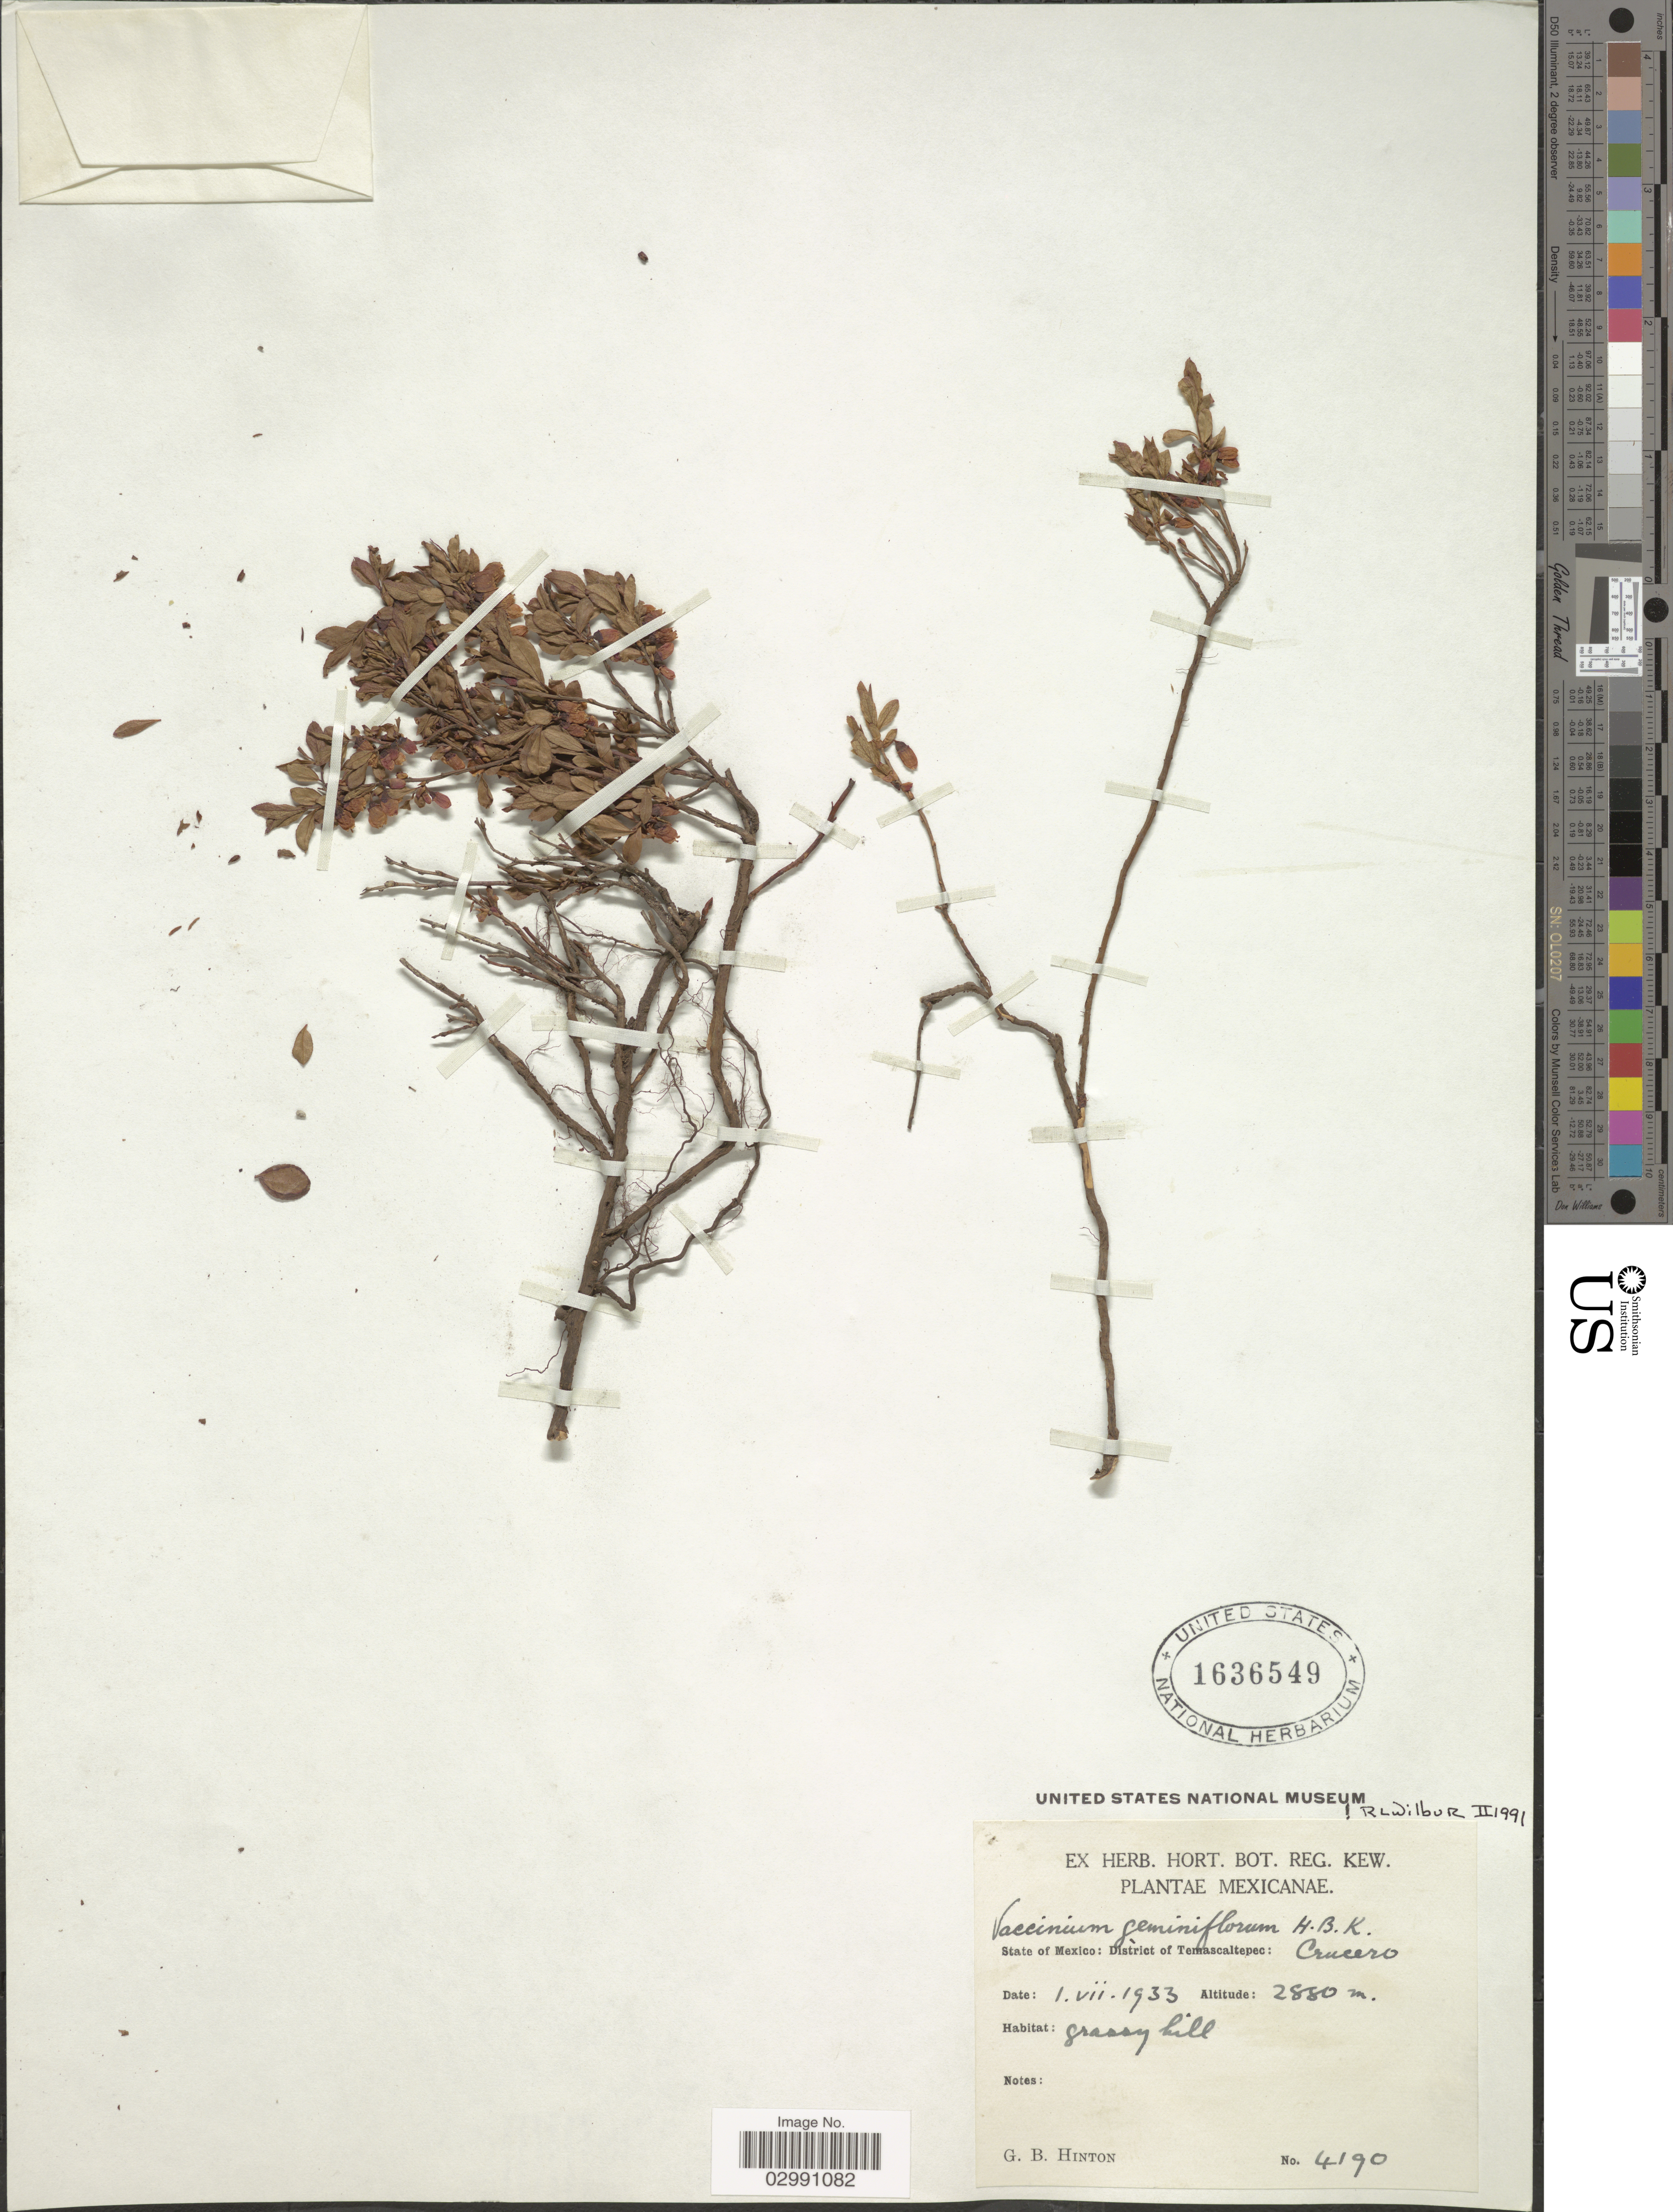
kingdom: Plantae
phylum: Tracheophyta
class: Magnoliopsida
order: Ericales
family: Ericaceae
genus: Vaccinium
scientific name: Vaccinium geminiflorum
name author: Kunth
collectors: G. B. Hinton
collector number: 4190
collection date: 1933-07-01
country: Mexico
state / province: México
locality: District of Temascaltepec: Crucero.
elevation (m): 2880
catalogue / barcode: US 1636549